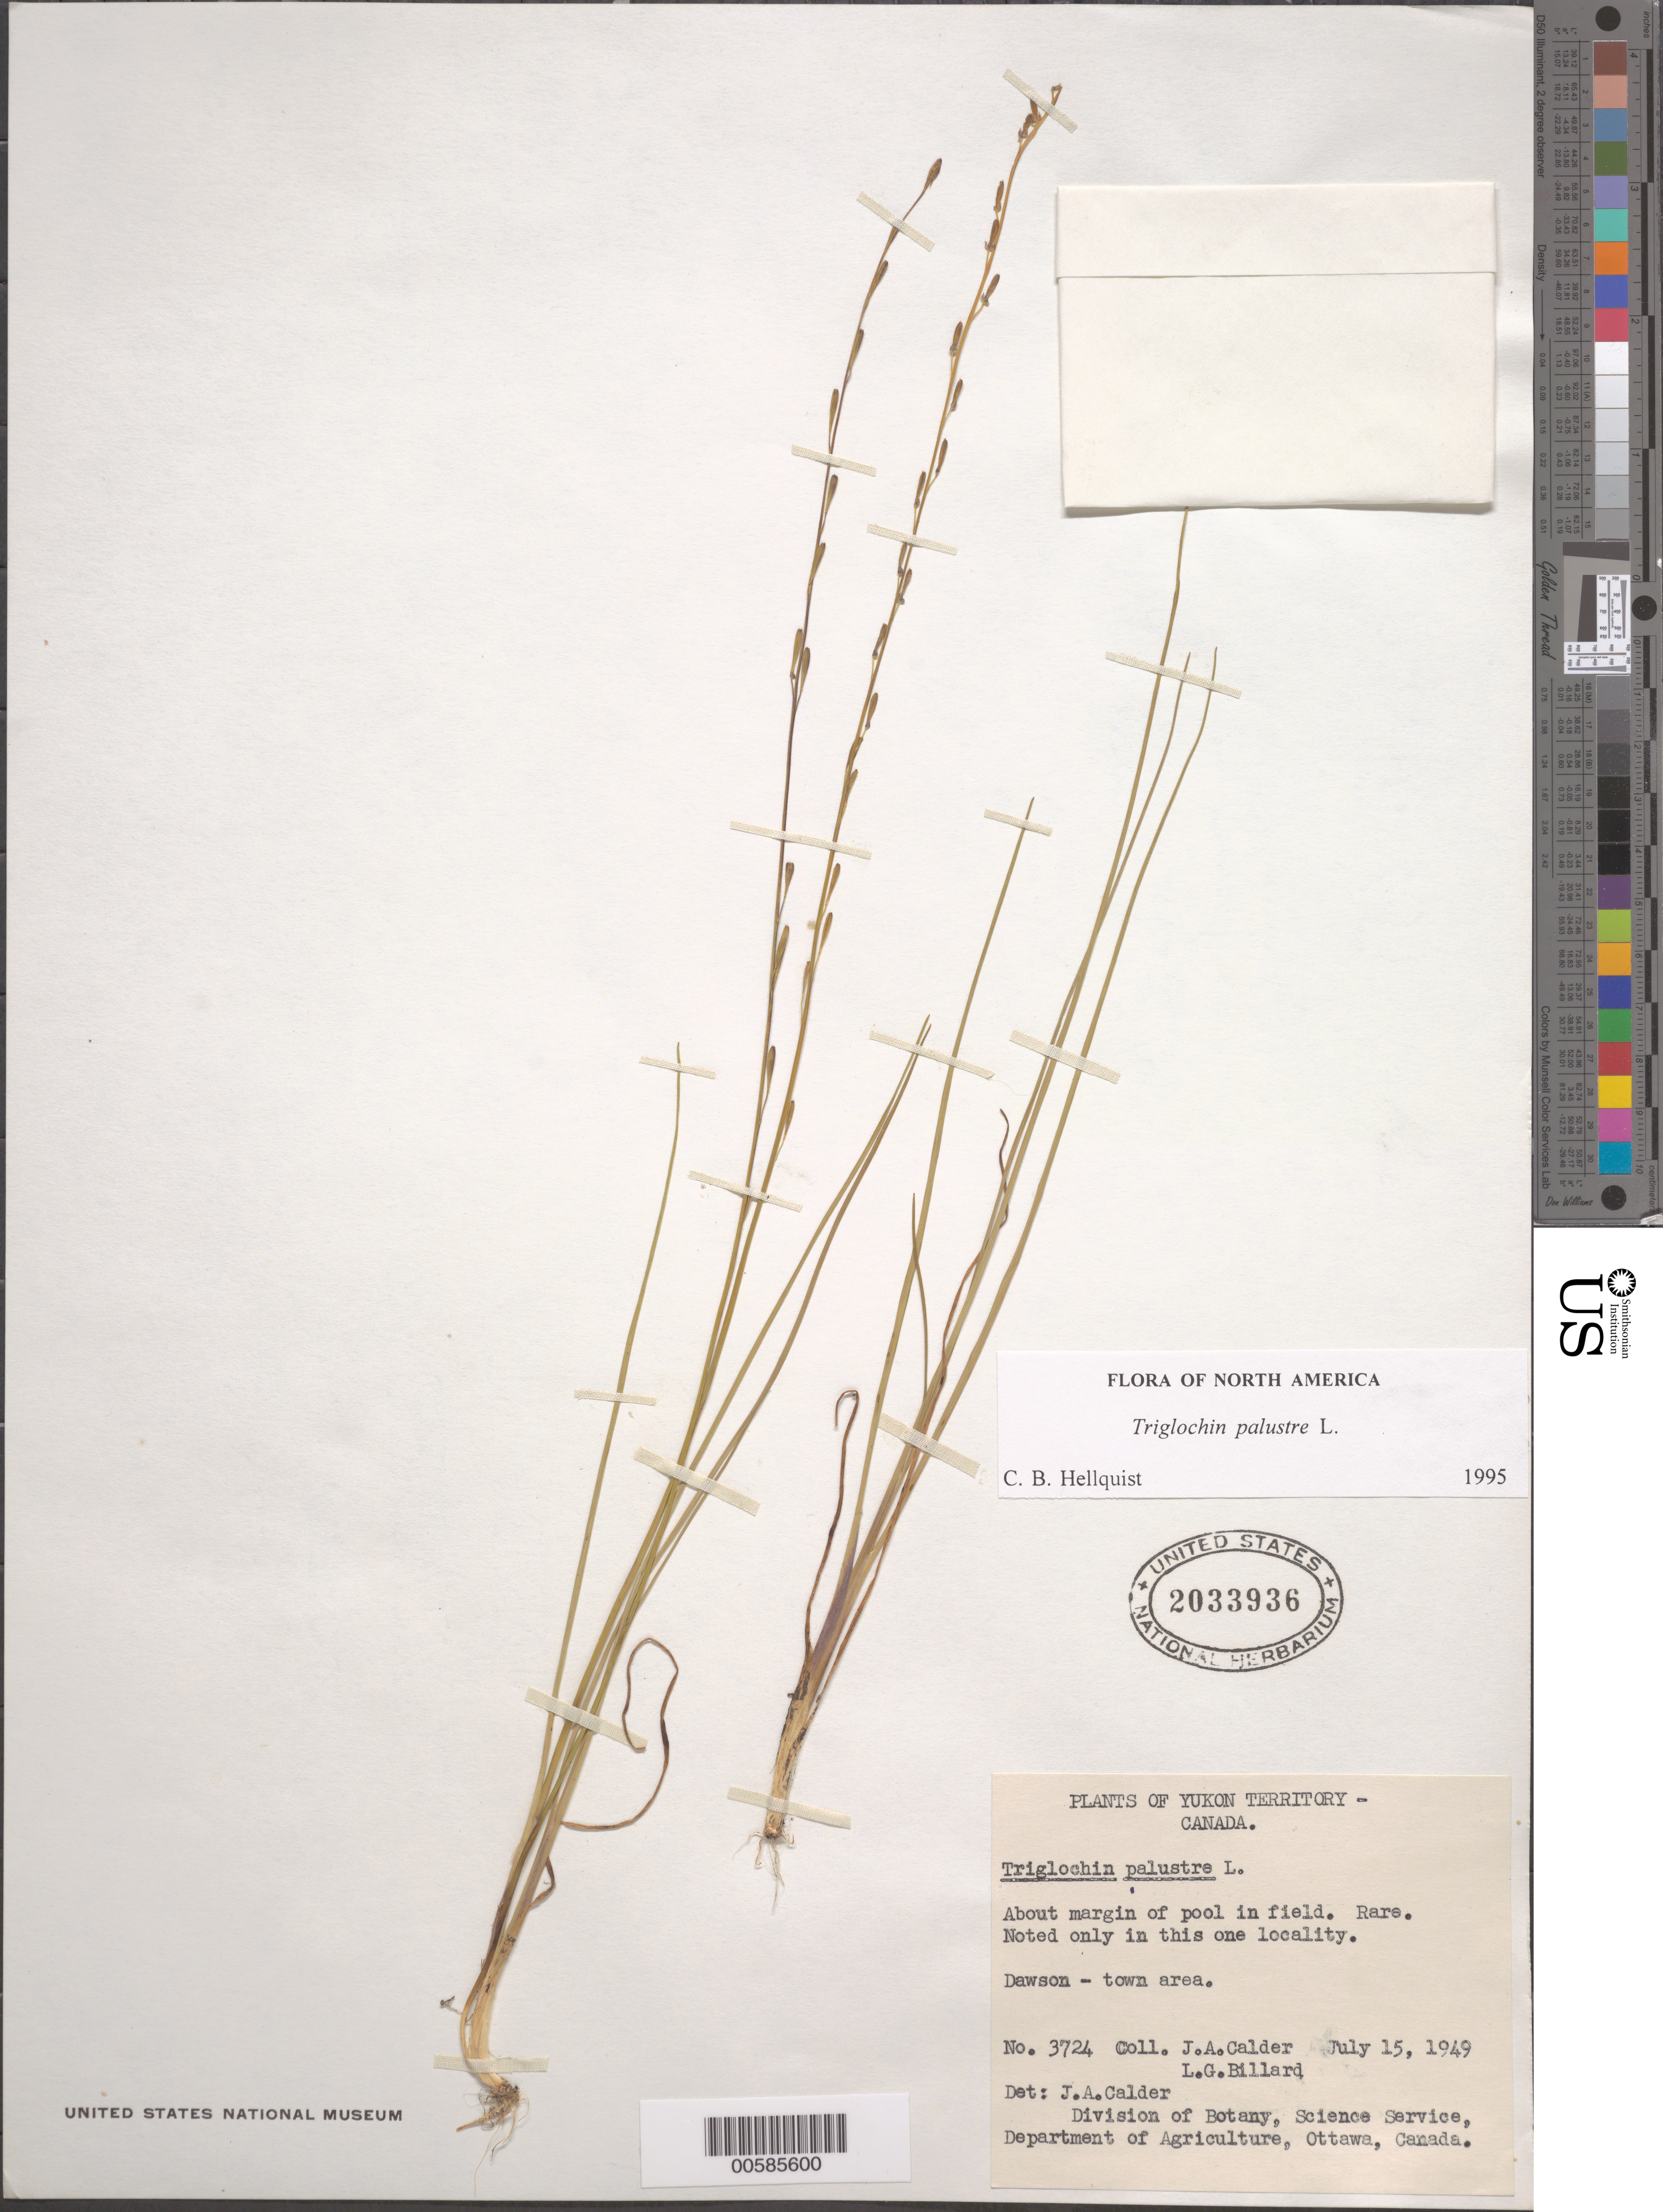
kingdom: Plantae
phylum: Tracheophyta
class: Liliopsida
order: Alismatales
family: Juncaginaceae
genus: Triglochin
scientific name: Triglochin palustris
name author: L.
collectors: J. A. Calder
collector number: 3724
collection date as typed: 15 Jul 1949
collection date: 1949-07-15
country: Canada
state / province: Yukon Territory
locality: Dawson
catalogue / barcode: US 2033936